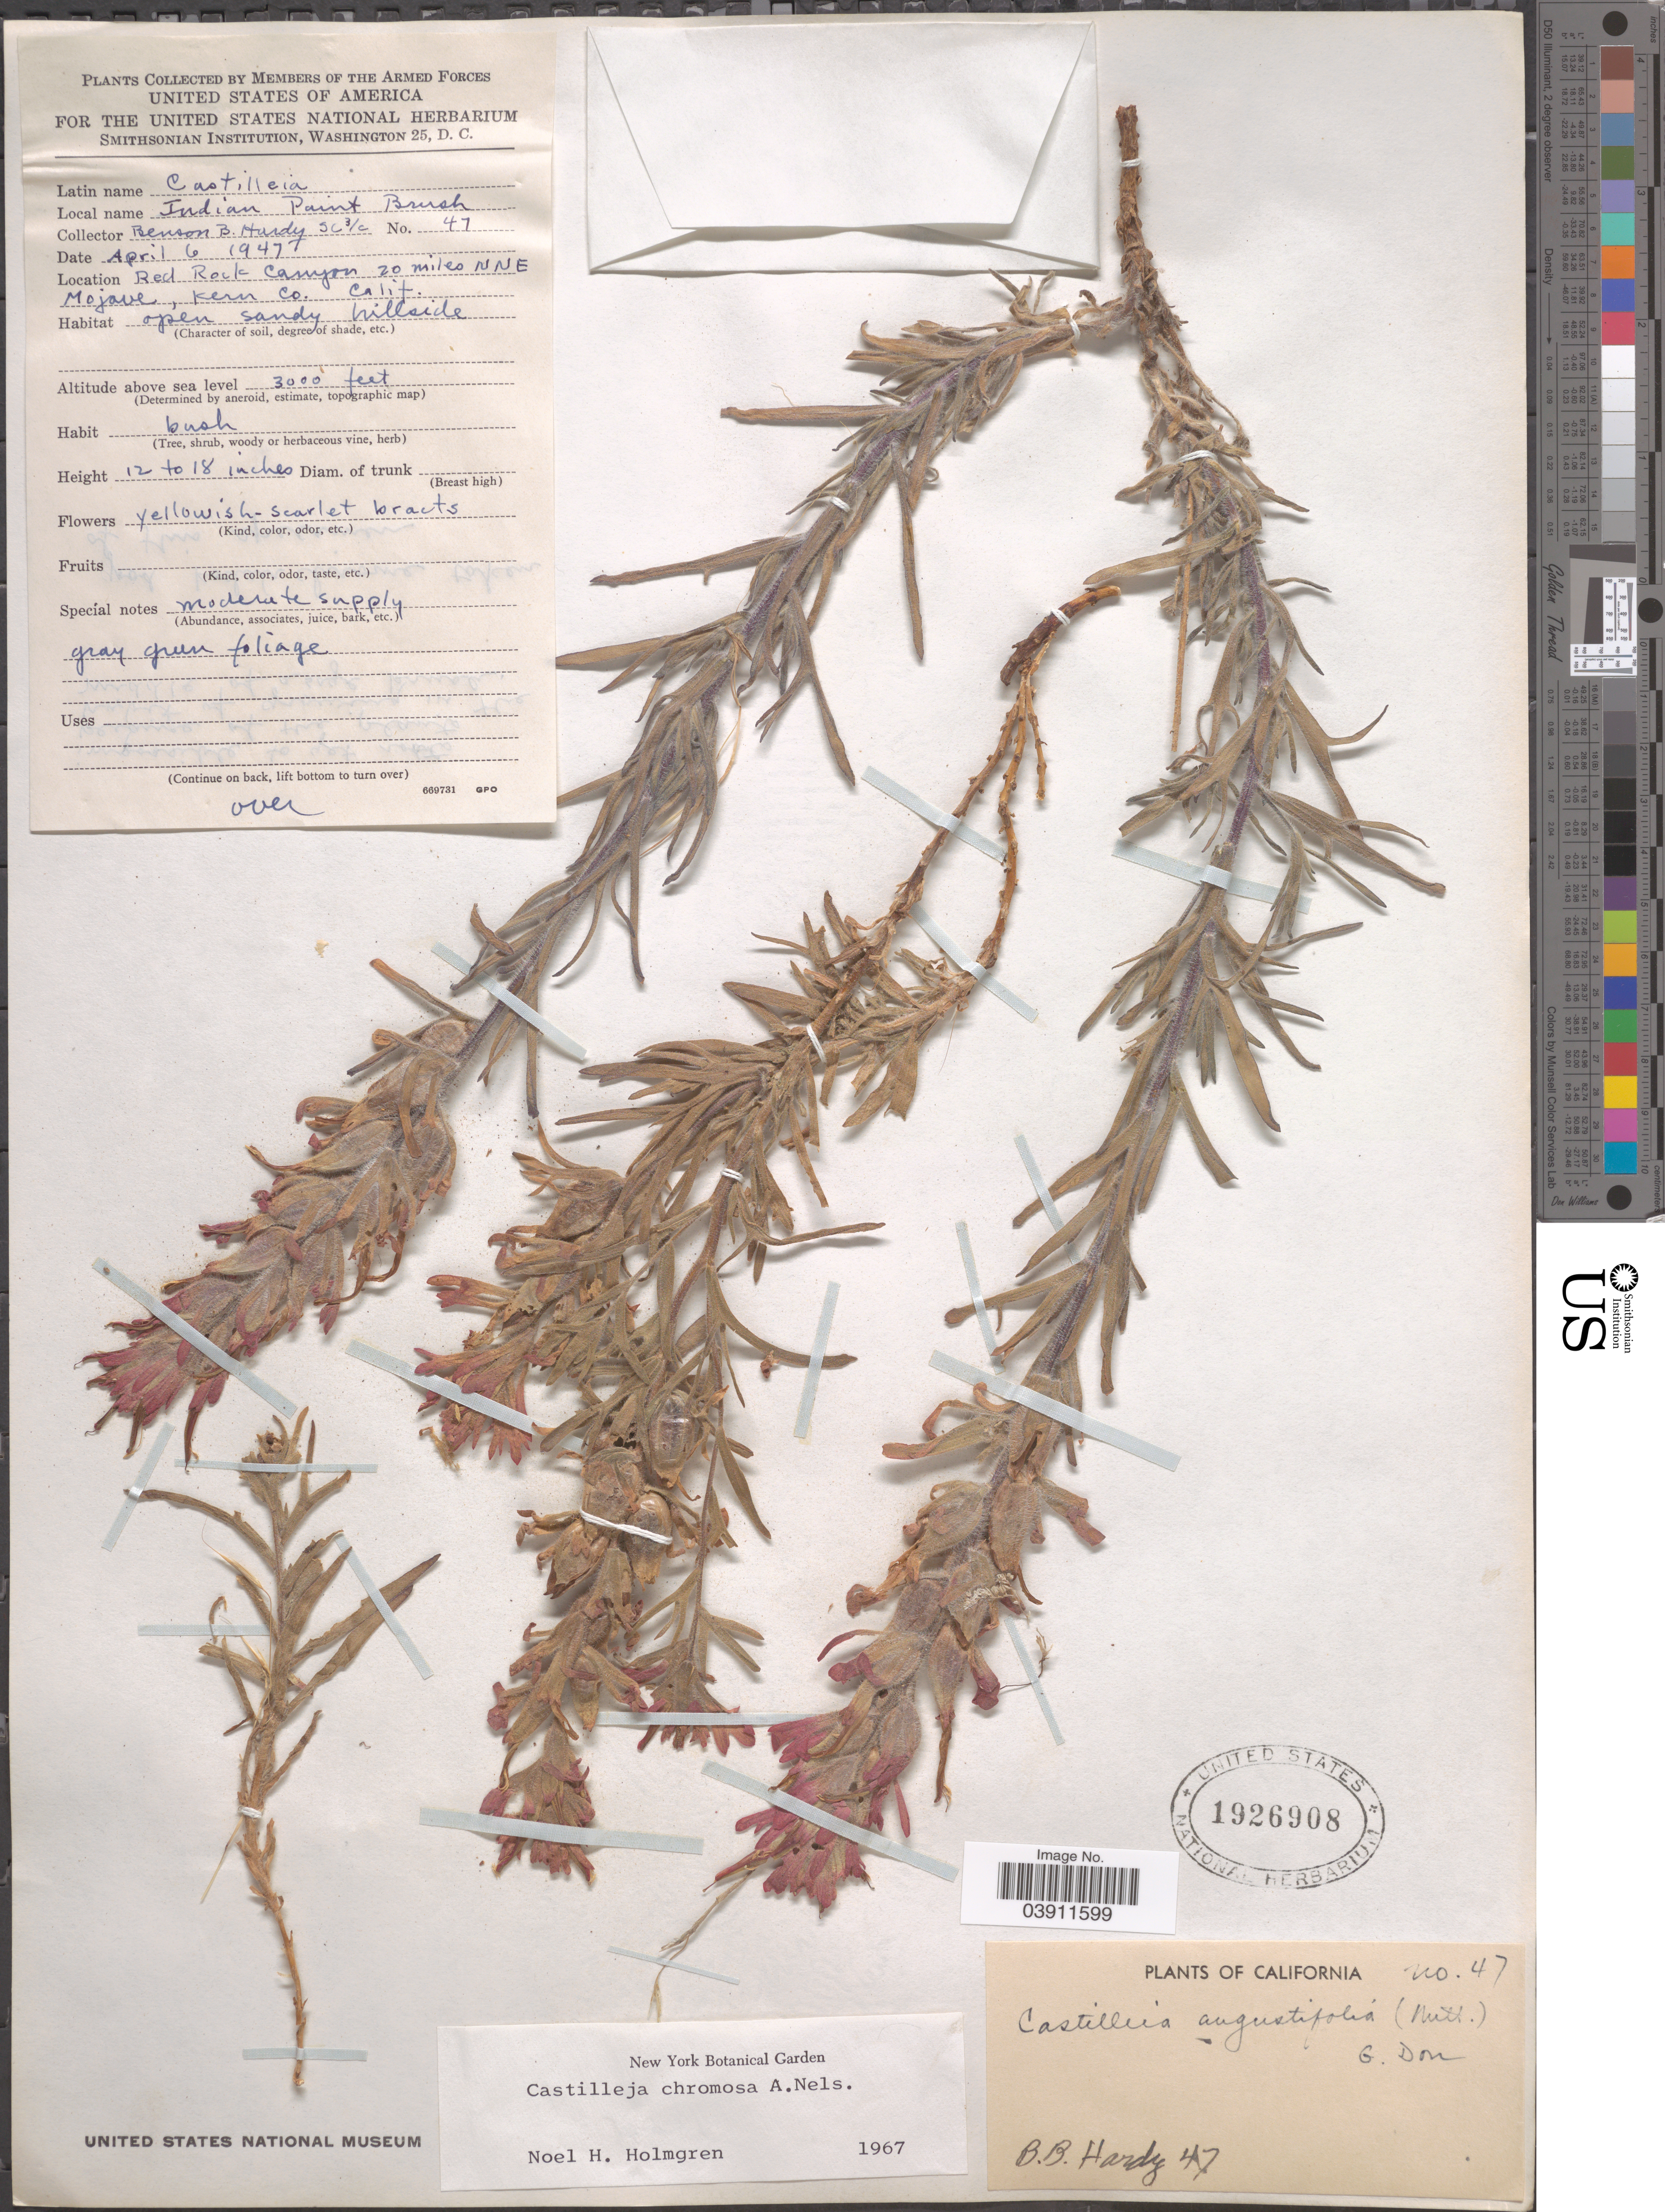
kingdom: Plantae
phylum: Tracheophyta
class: Magnoliopsida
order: Lamiales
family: Orobanchaceae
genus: Castilleja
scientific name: Castilleja chromosa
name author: A. Nelson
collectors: B. Hardy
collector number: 47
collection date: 1947-04-06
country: United States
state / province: California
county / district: Kern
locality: Red Rock Canyon 20 miles NNE Mojave, Kern Co.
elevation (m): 914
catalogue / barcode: US 1926908